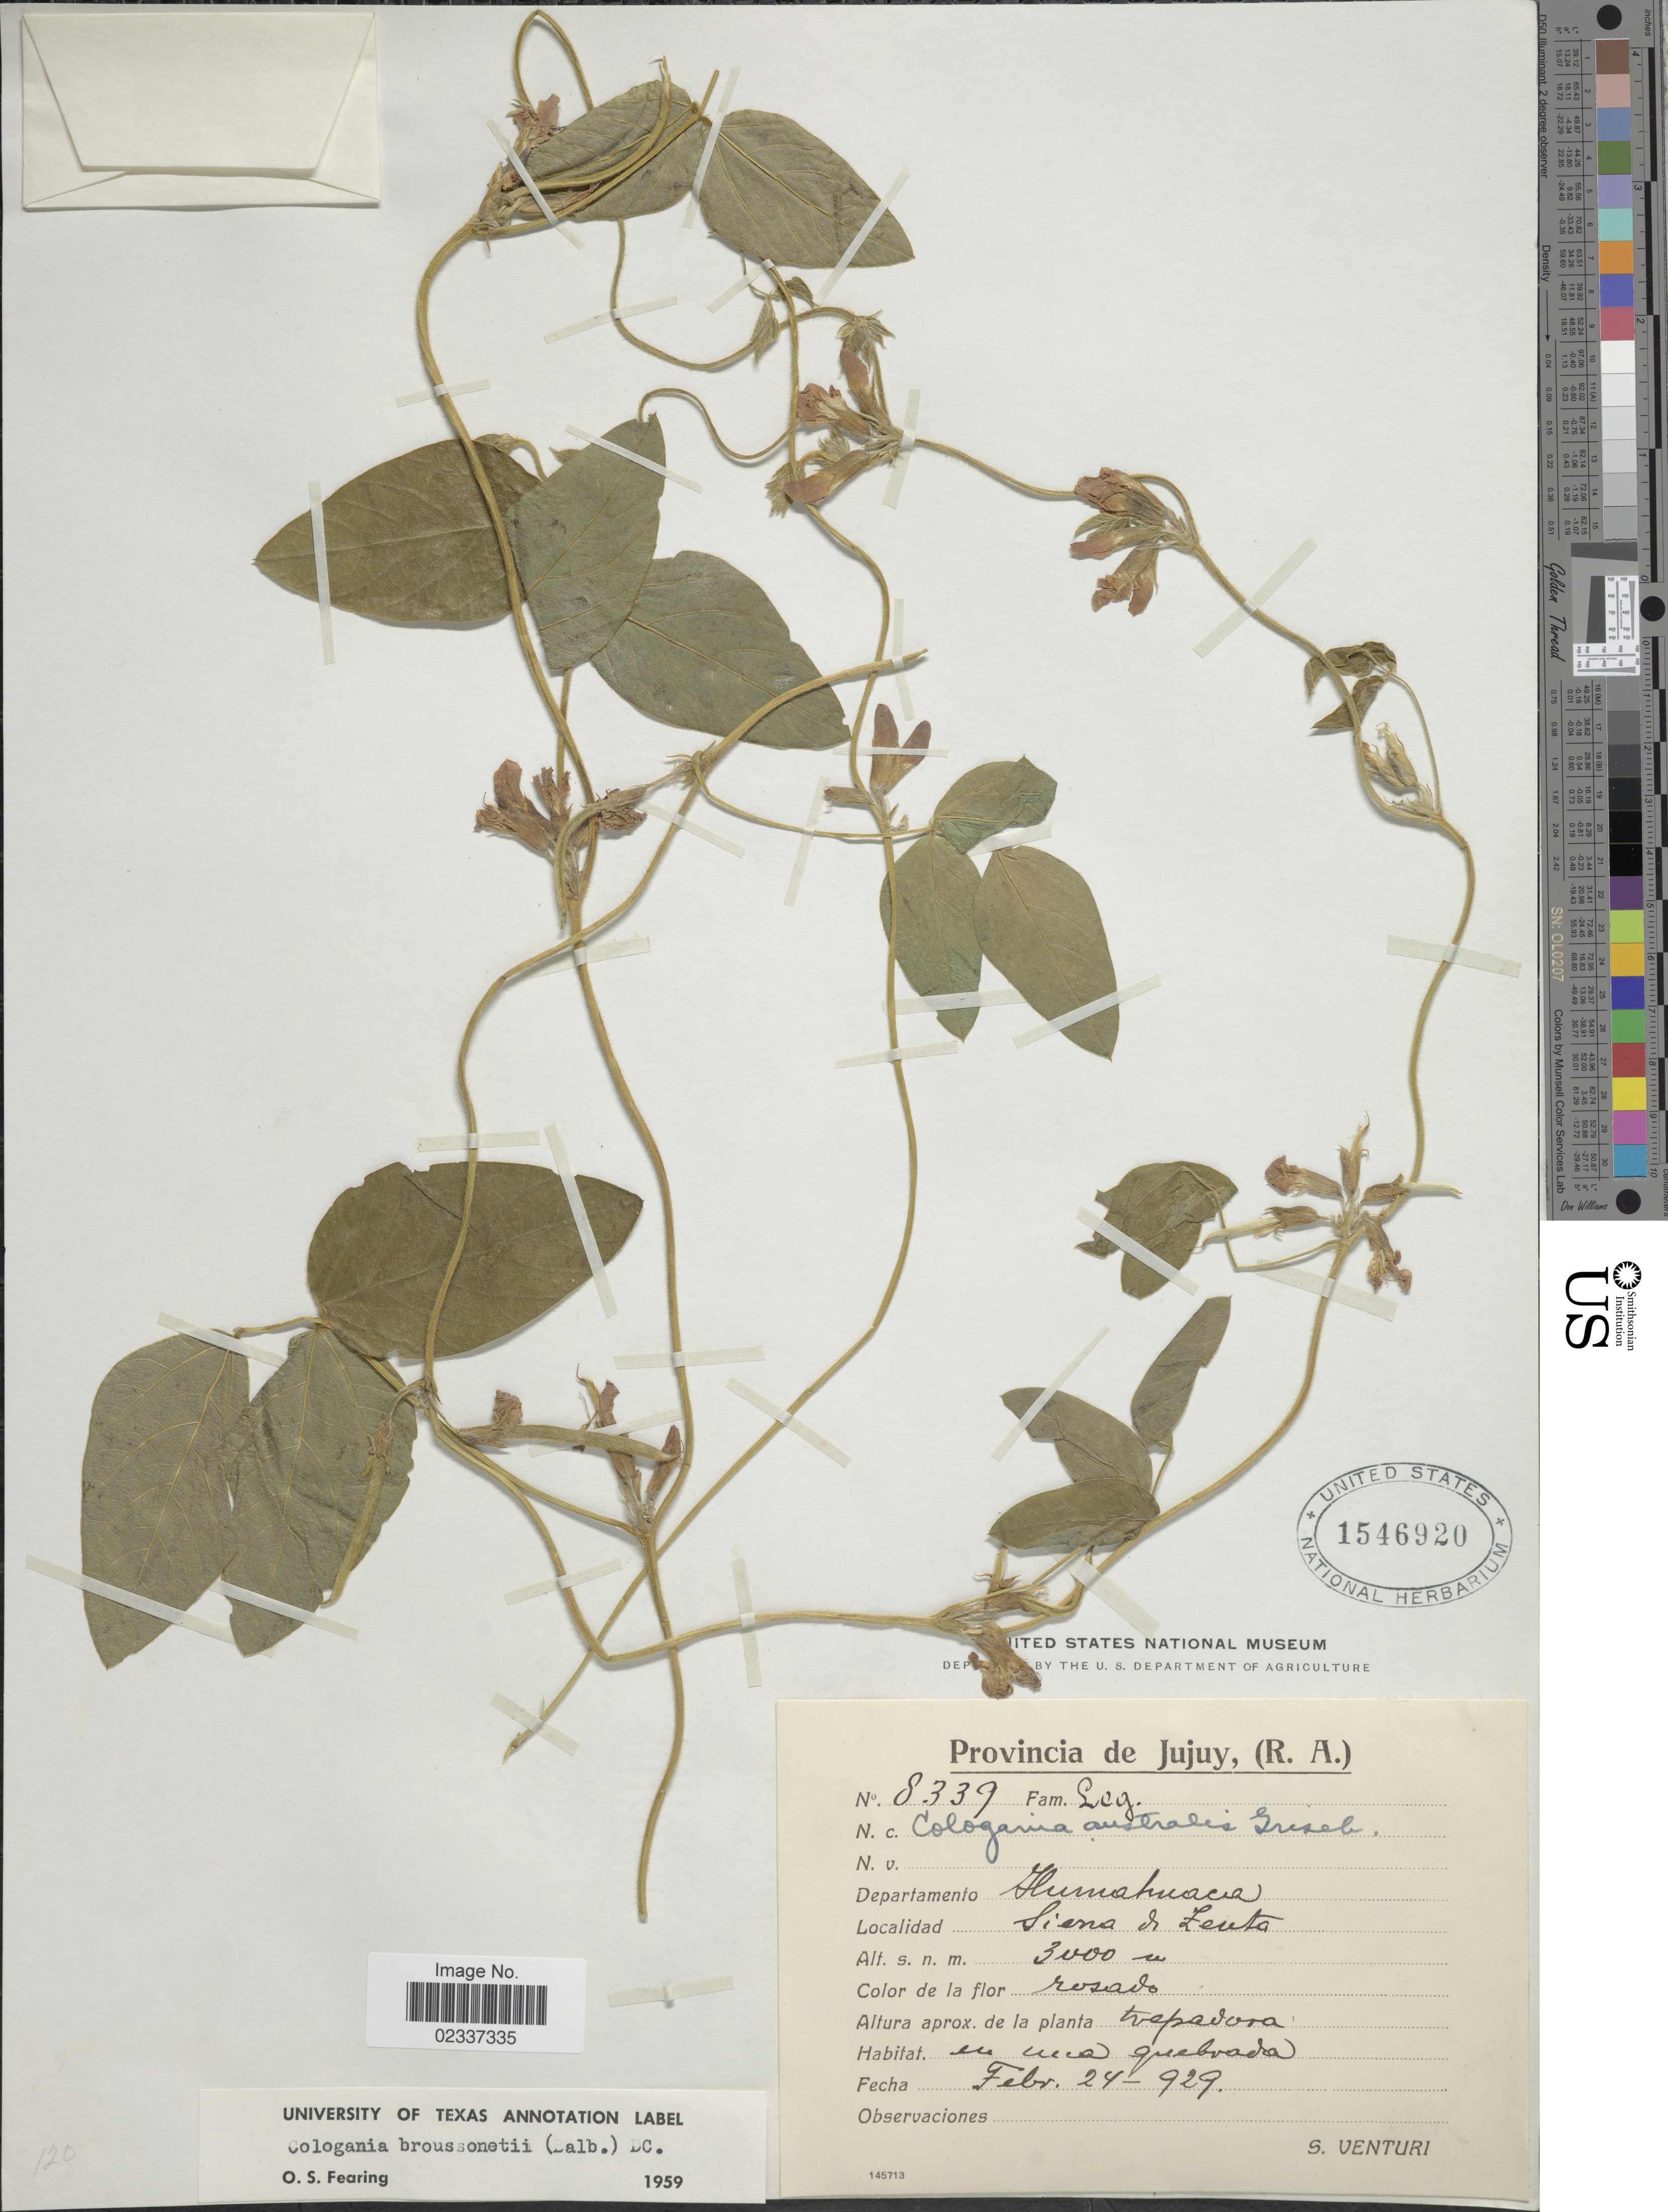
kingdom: Plantae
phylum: Tracheophyta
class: Magnoliopsida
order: Fabales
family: Fabaceae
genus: Cologania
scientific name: Cologania broussonetii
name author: (Balb.) DC.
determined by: Fearing, O. S.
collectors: S. Venturi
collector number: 8339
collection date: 1929-02-24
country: Argentina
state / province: Jujuy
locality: Departamento Humahuaca, Sierra de Zenta.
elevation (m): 3000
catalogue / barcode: US 1546920